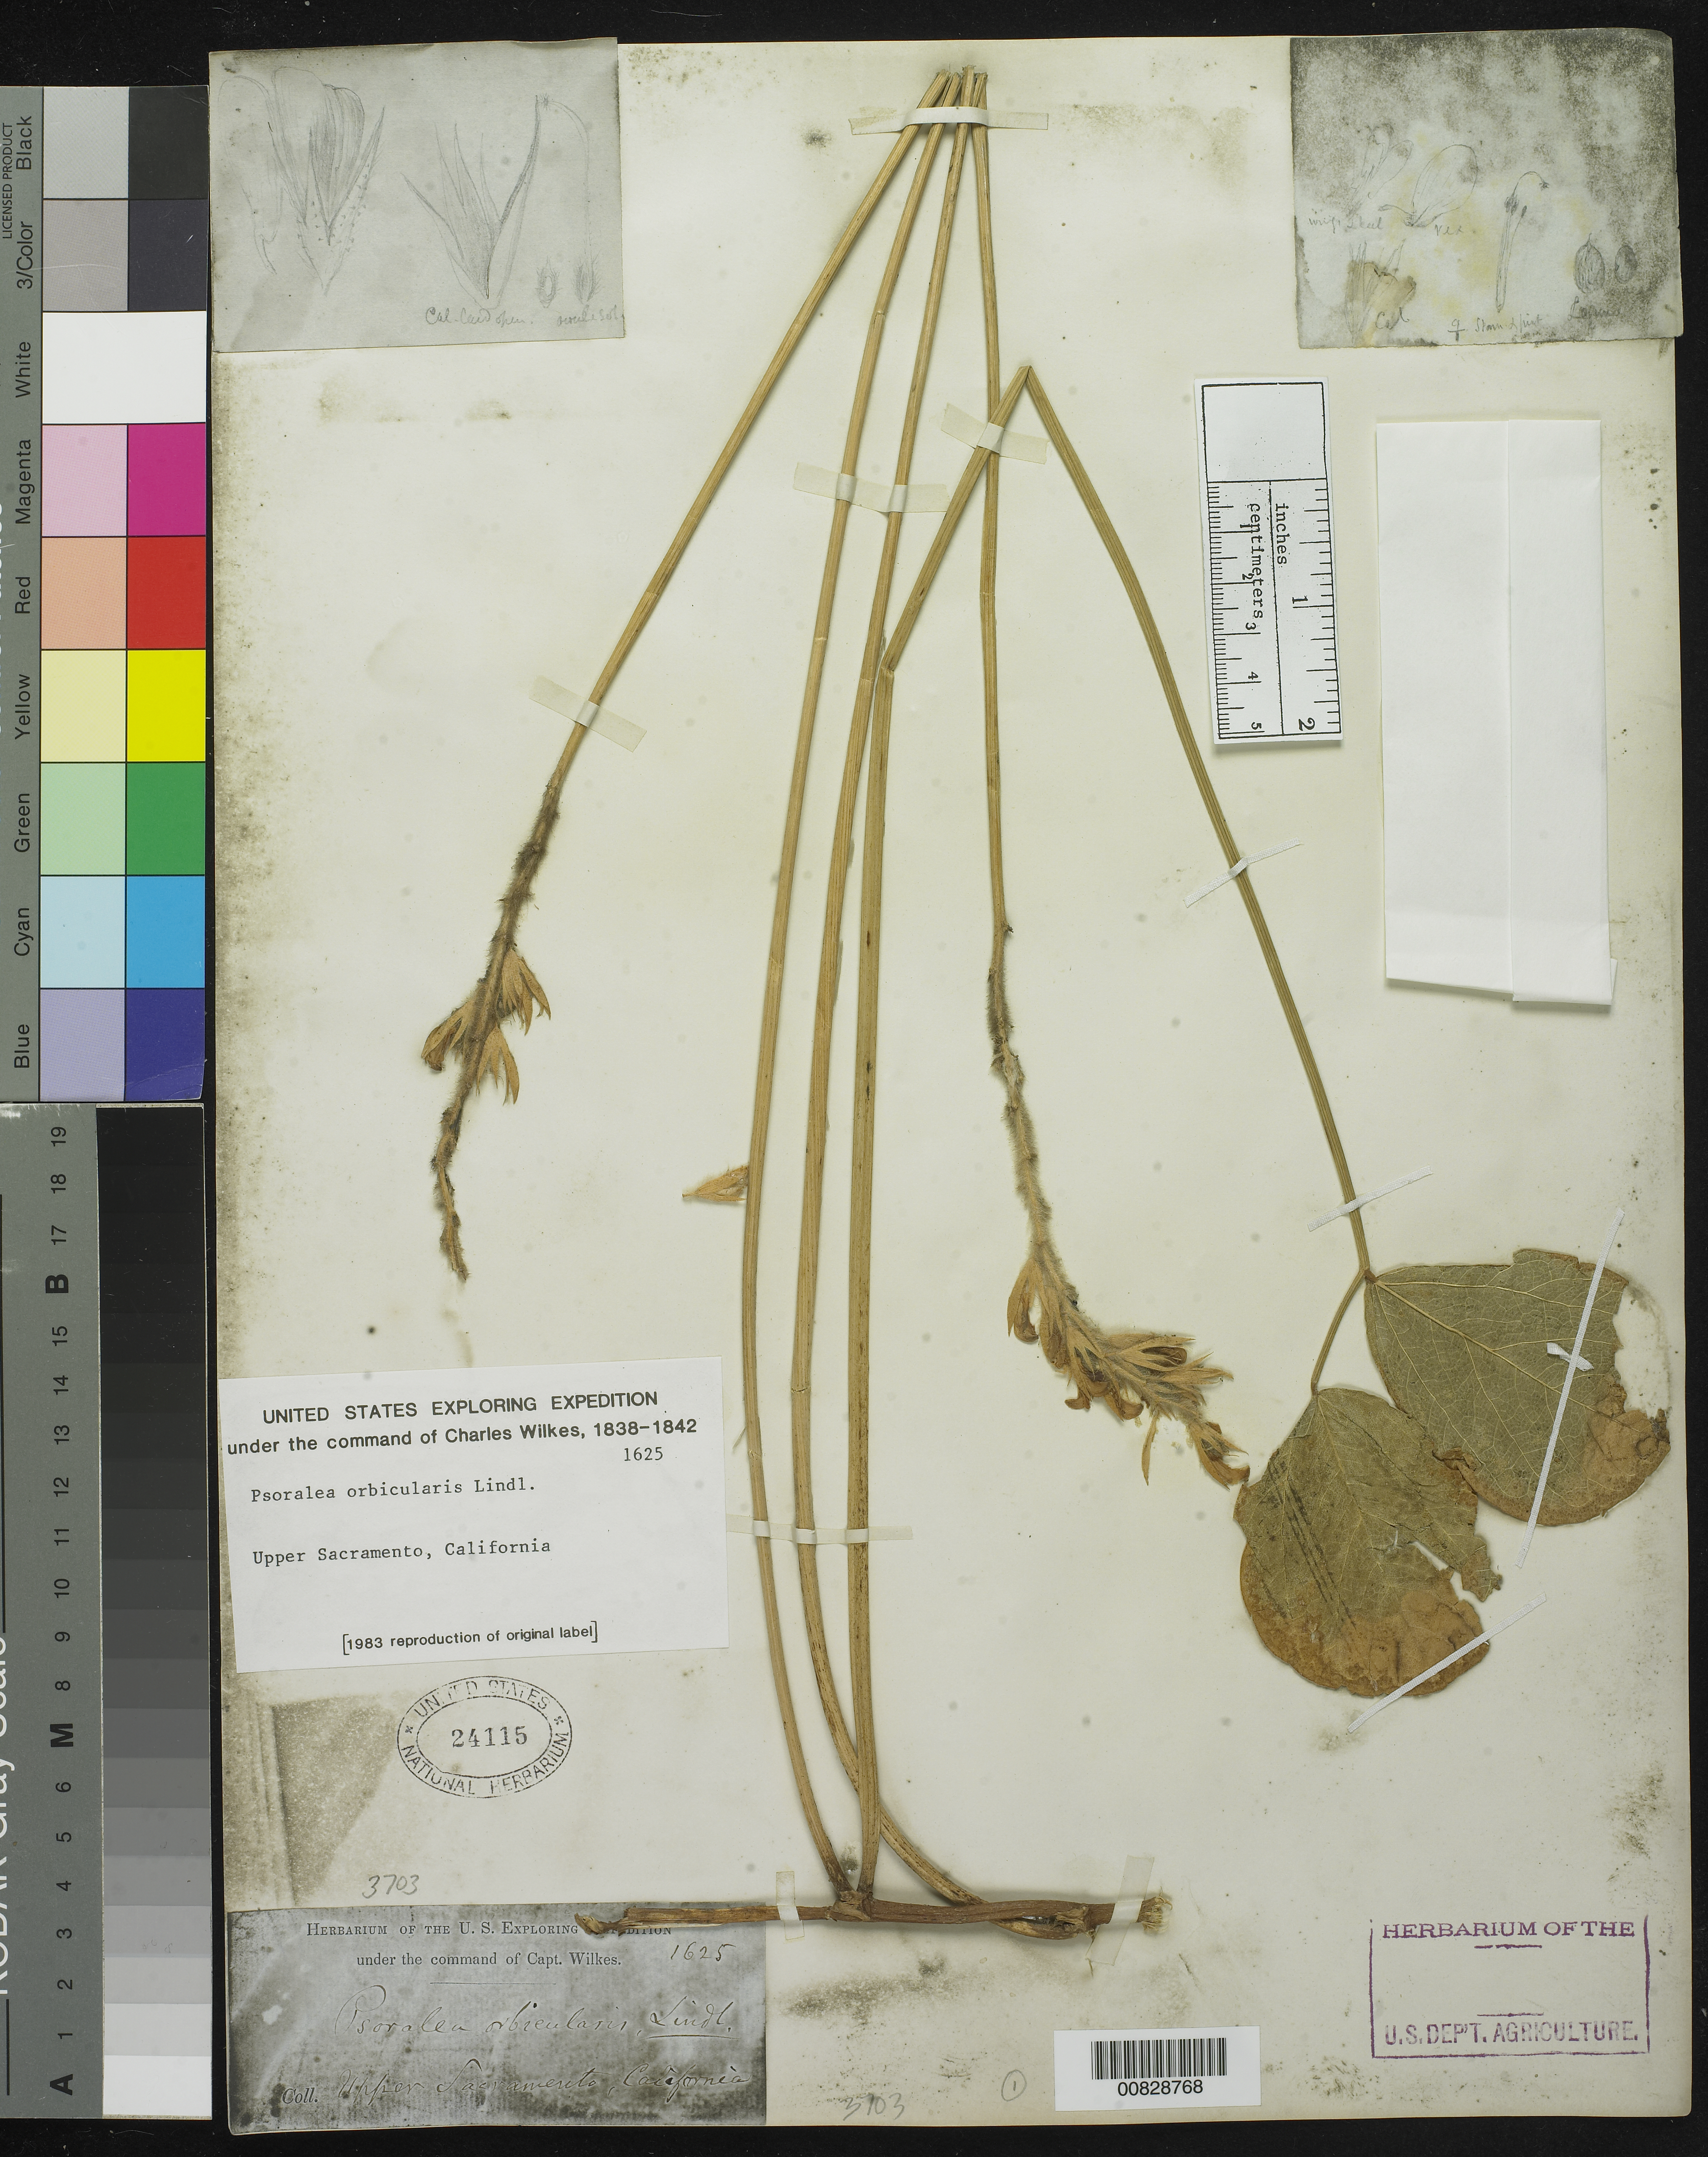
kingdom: Plantae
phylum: Tracheophyta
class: Magnoliopsida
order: Fabales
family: Fabaceae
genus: Psoralea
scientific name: Psoralea sp.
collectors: Wilkes Explor. Exped.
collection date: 1838/1842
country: United States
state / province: California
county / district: Sacramento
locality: Upper Sacramento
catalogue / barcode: US 24115